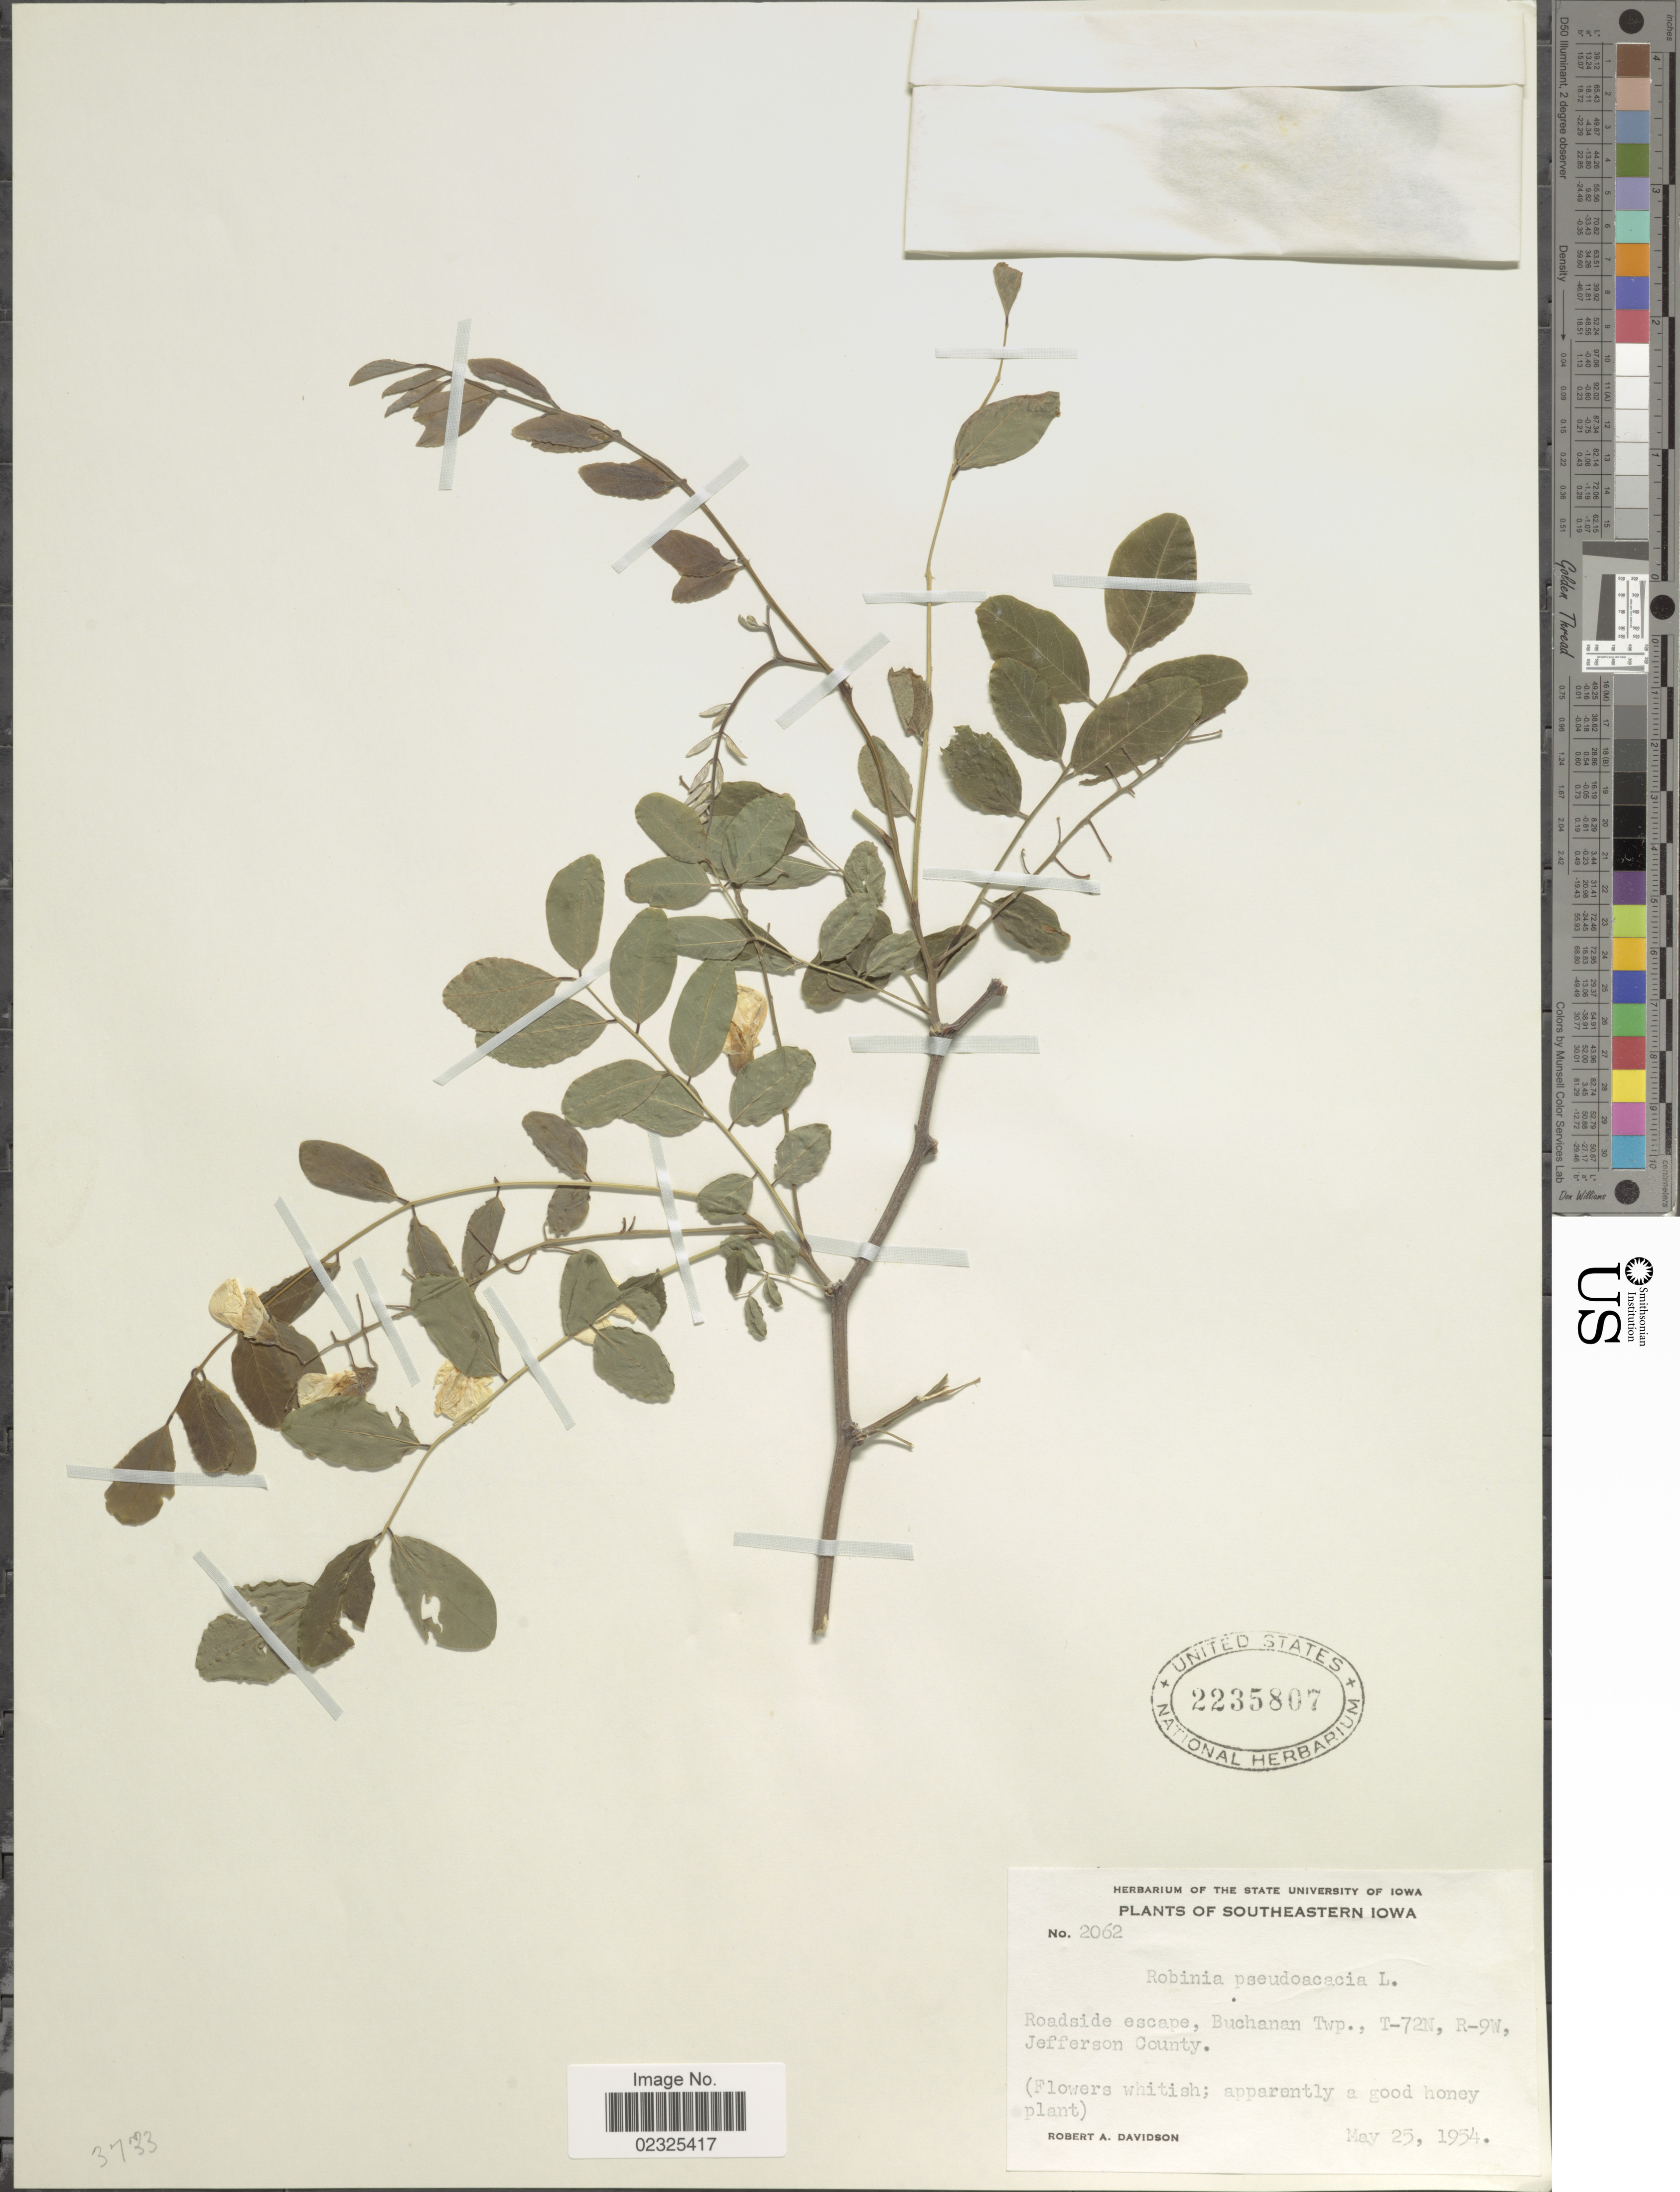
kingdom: Plantae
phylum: Tracheophyta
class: Magnoliopsida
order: Fabales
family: Fabaceae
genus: Robinia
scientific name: Robinia pseudoacacia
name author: L.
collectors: R. A. Davidson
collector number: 2062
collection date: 1954-05-25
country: United States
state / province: Iowa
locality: Southeastern Iowa, Roadside escape, Buchanan Twp., Jefferson County, T-72N, R-9W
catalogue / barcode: US 2235807